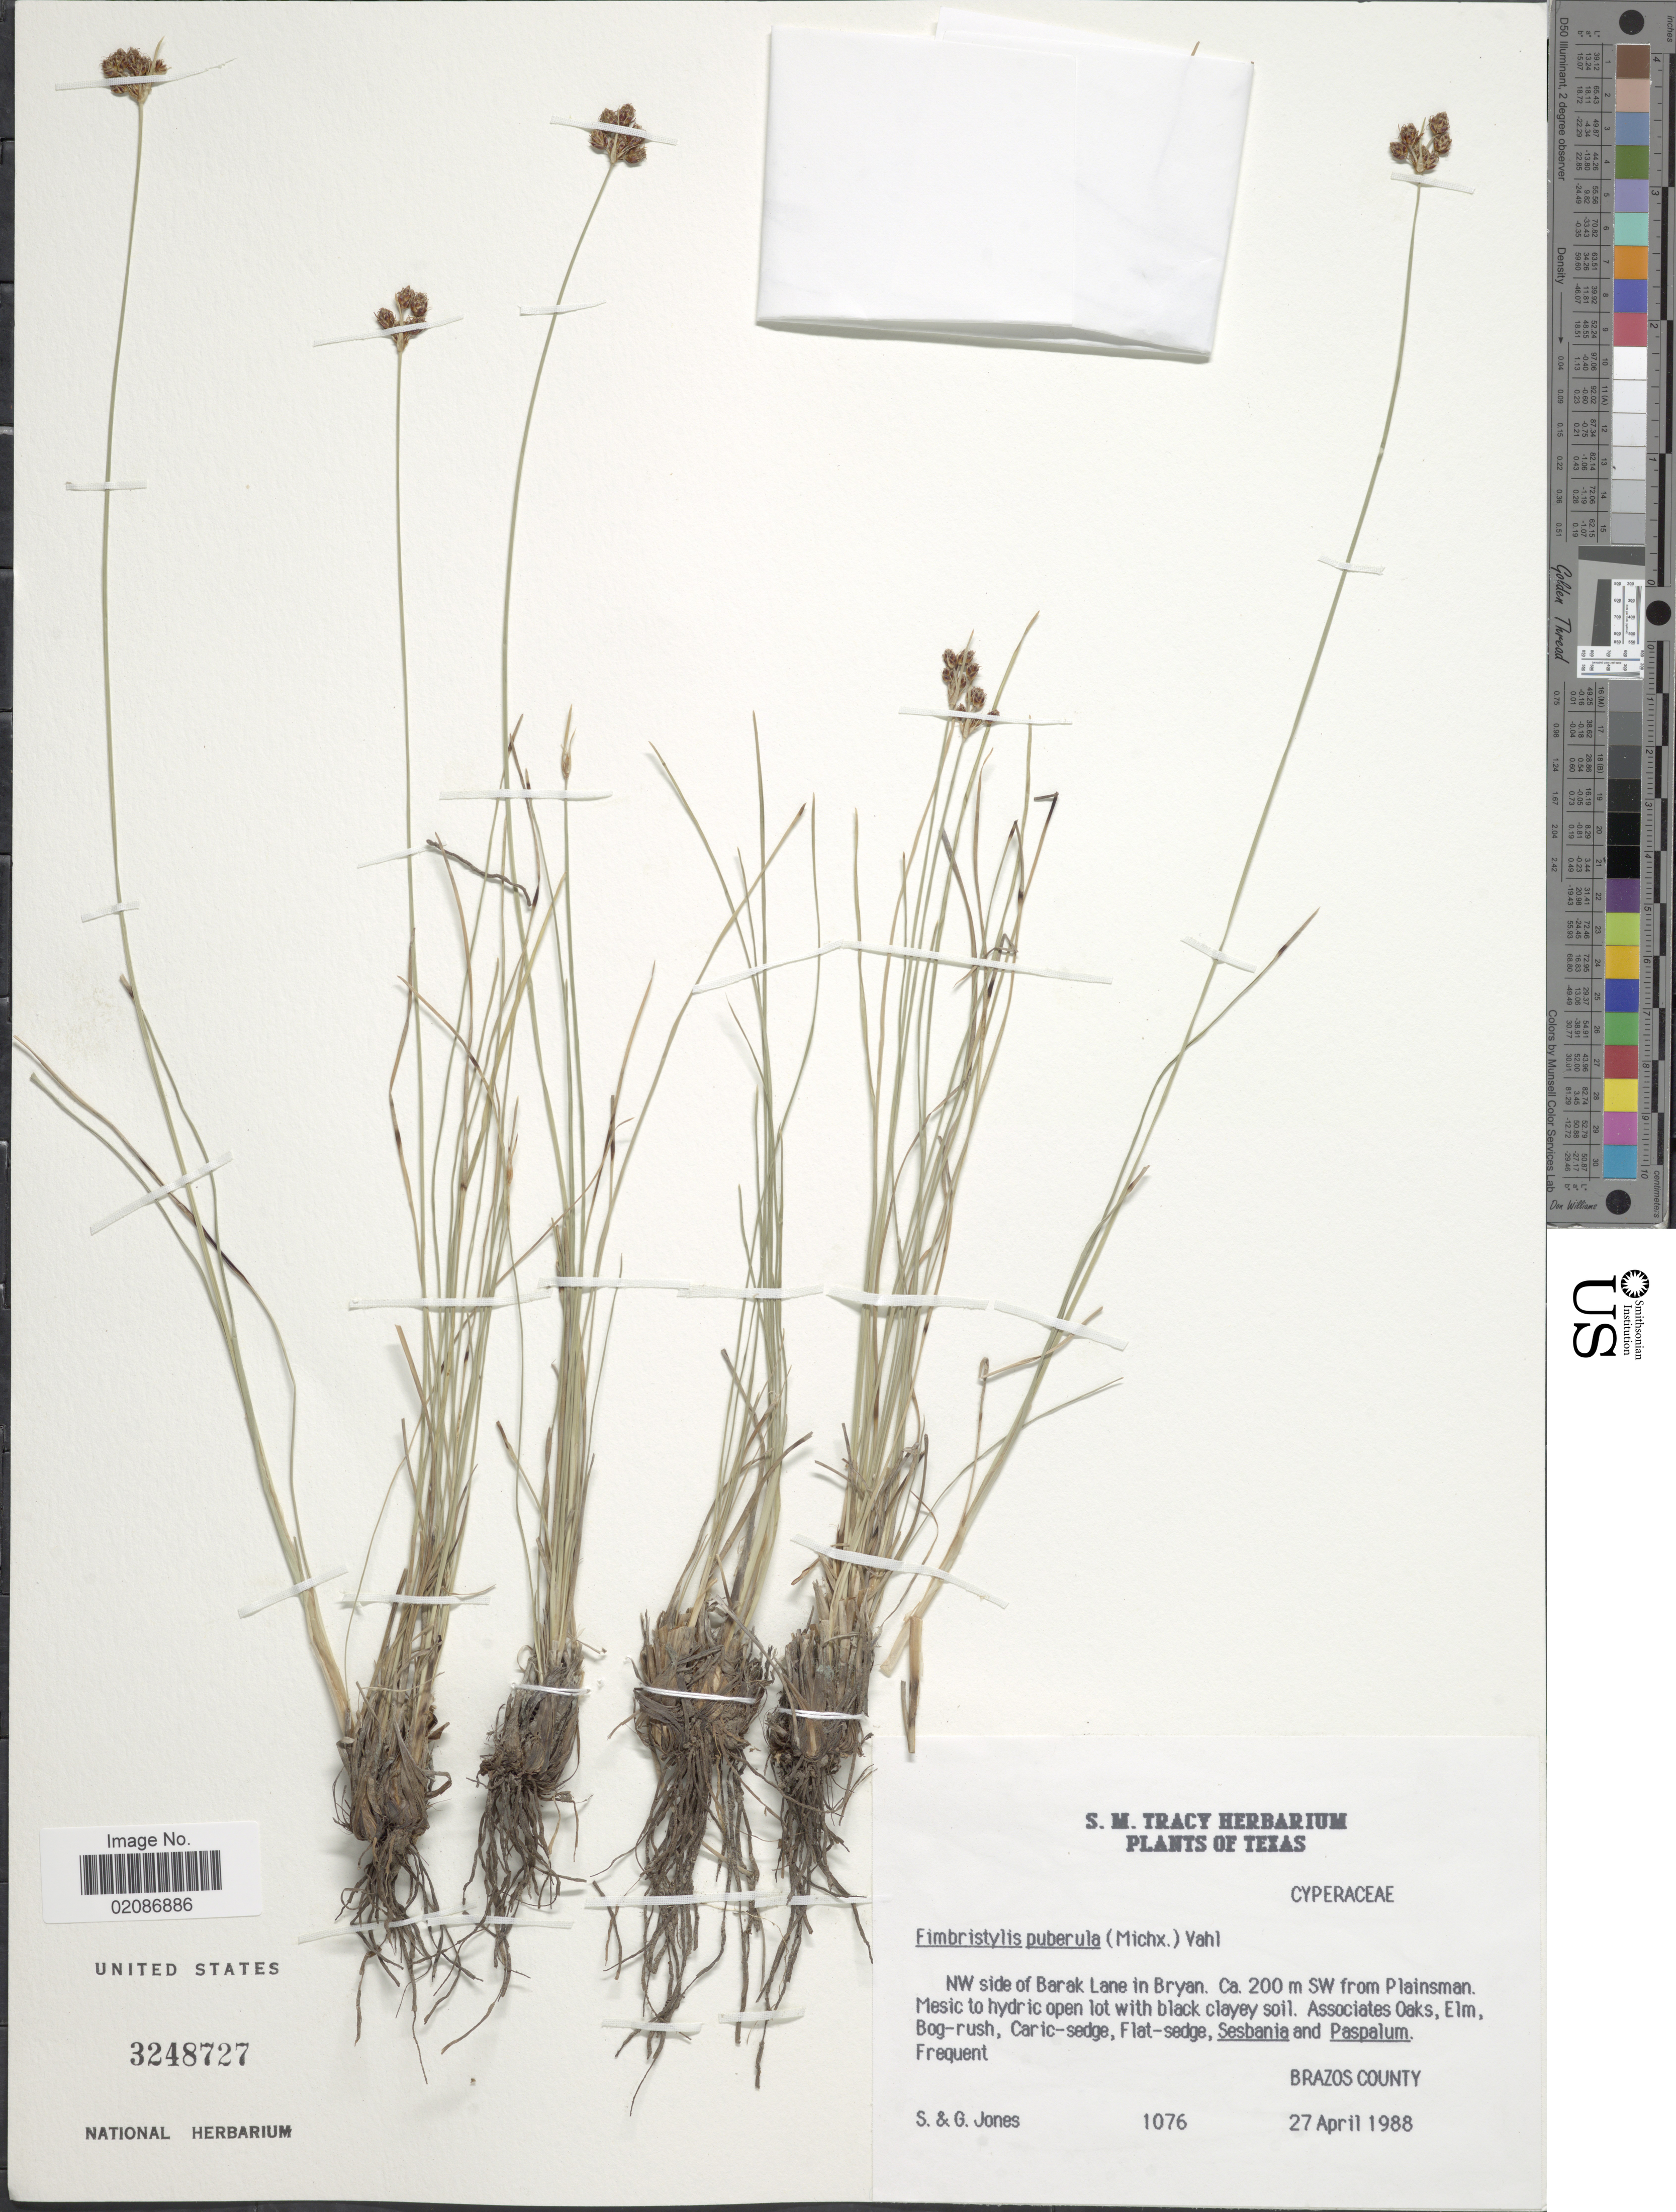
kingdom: Plantae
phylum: Tracheophyta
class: Liliopsida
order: Poales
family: Cyperaceae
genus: Fimbristylis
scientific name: Fimbristylis puberula var. puberula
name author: (Michx.) Vahl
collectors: S. Jones & G. Jones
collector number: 1076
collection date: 1988-04-27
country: United States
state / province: Texas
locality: NW side of Barak Lane in Bryan. Ca, 200 m SW from Plainsman, Brazos County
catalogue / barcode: US 3248727